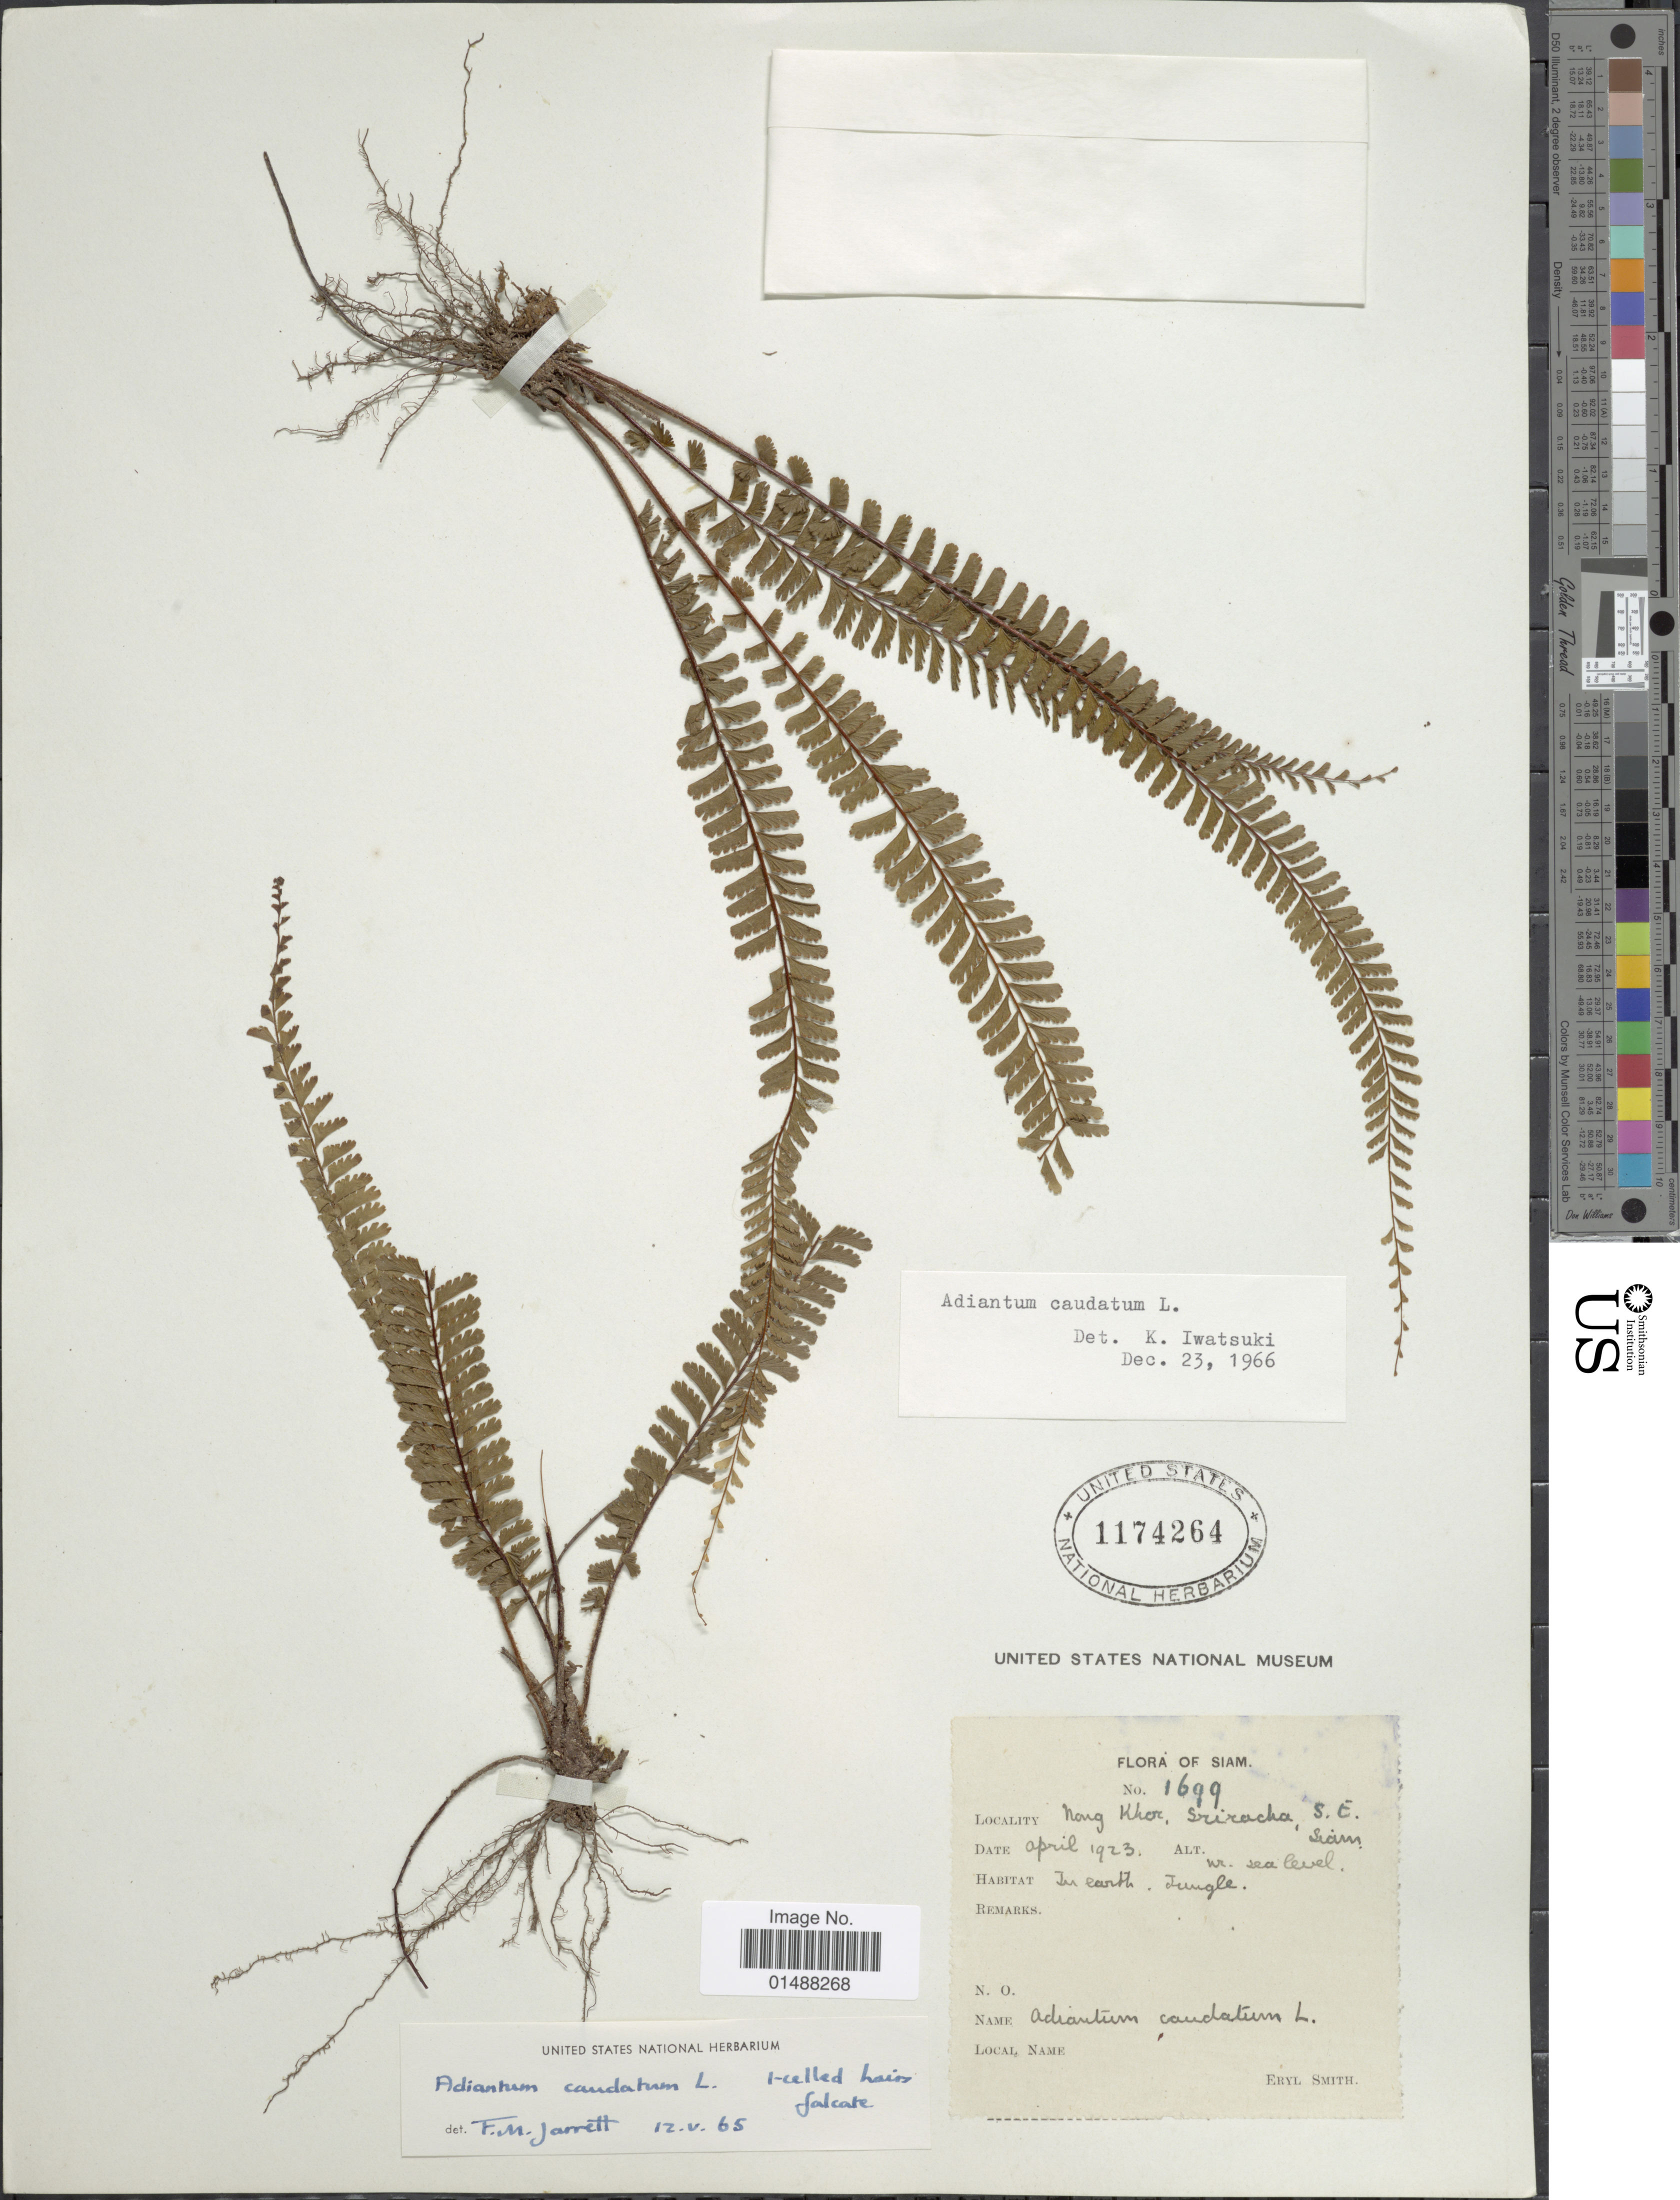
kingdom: Plantae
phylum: Tracheophyta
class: Polypodiopsida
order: Polypodiales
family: Pteridaceae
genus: Adiantum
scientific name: Adiantum caudatum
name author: L.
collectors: C. E. Smith Jr.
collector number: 1699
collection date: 1923-04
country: Thailand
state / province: Chon Buri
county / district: Sriracha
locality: Nong Khor, S.E. Siam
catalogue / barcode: US 1174264